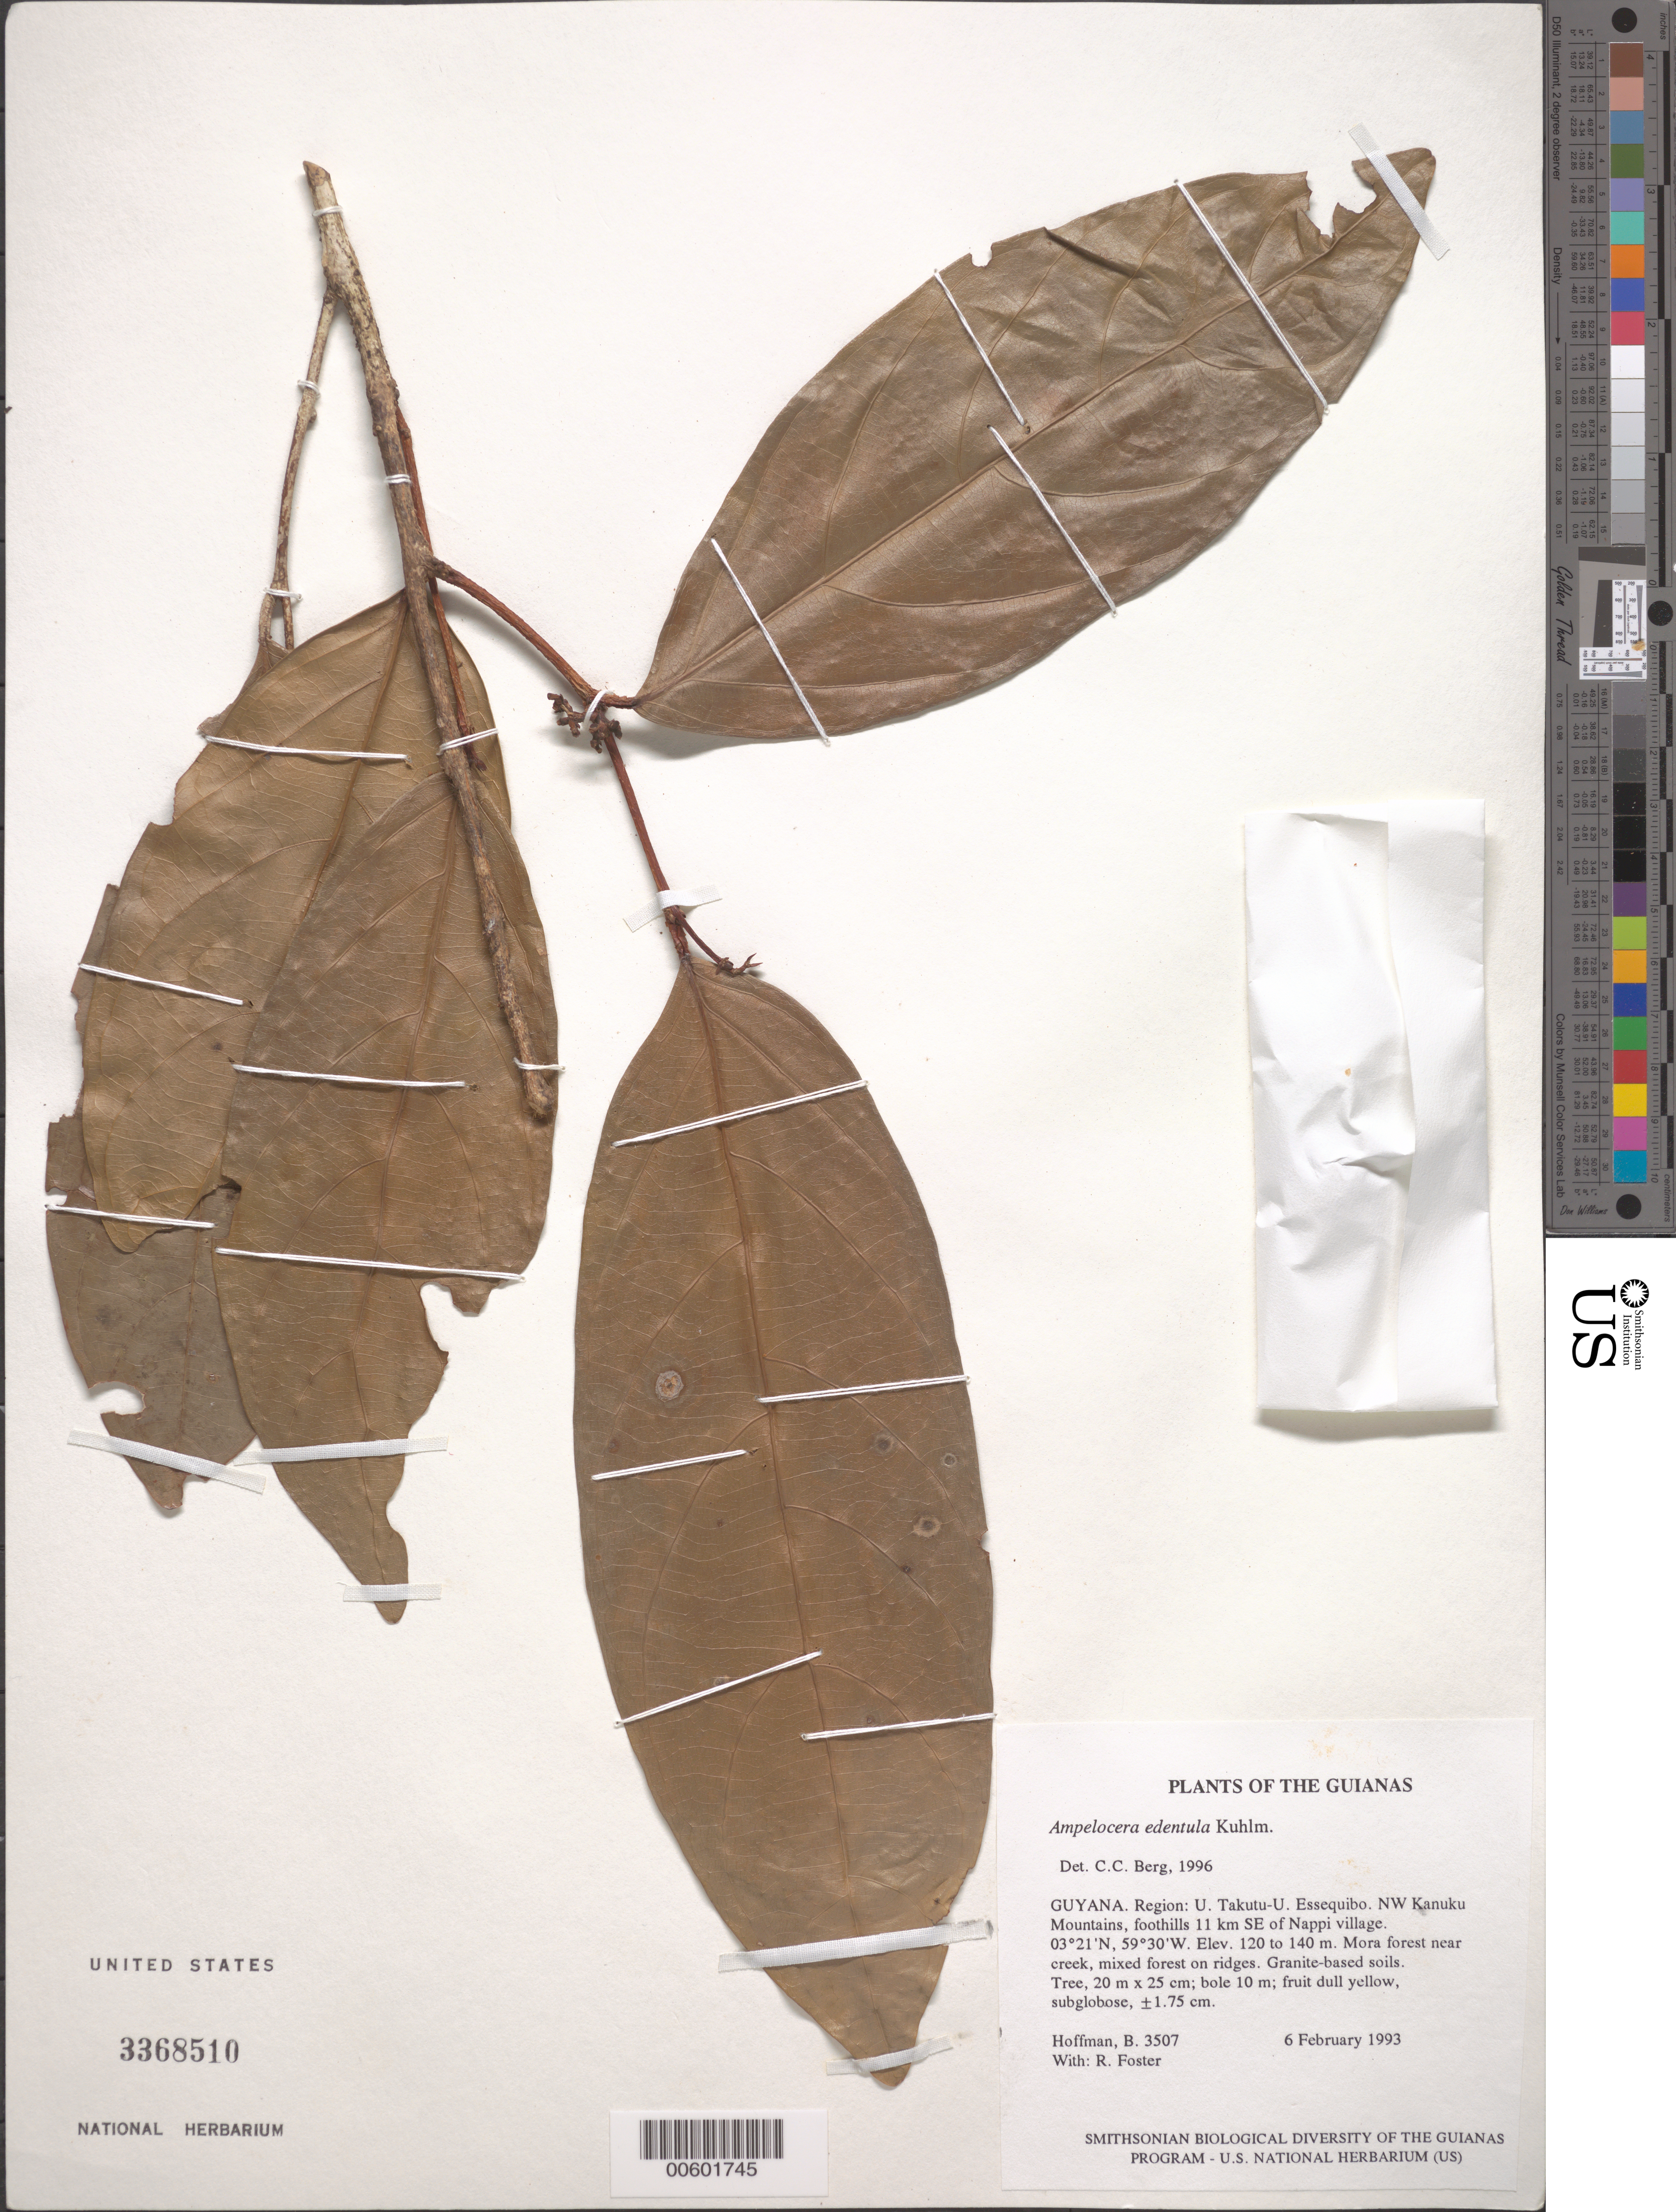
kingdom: Plantae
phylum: Tracheophyta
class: Magnoliopsida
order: Rosales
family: Cannabaceae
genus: Ampelocera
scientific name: Ampelocera edentula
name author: Kuhlm.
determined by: Berg, C. C.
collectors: B. Hoffman & R. Foster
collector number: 3507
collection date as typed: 6 February 1993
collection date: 1993-02-06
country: Guyana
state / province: U. Takutu-U. Essequibo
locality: NW Kanuku Mountains, foothills 11 km SE of Nappi village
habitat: Mora forest near creek, mixed forest on ridges. Granite-based soils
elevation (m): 120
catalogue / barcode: US 3368510